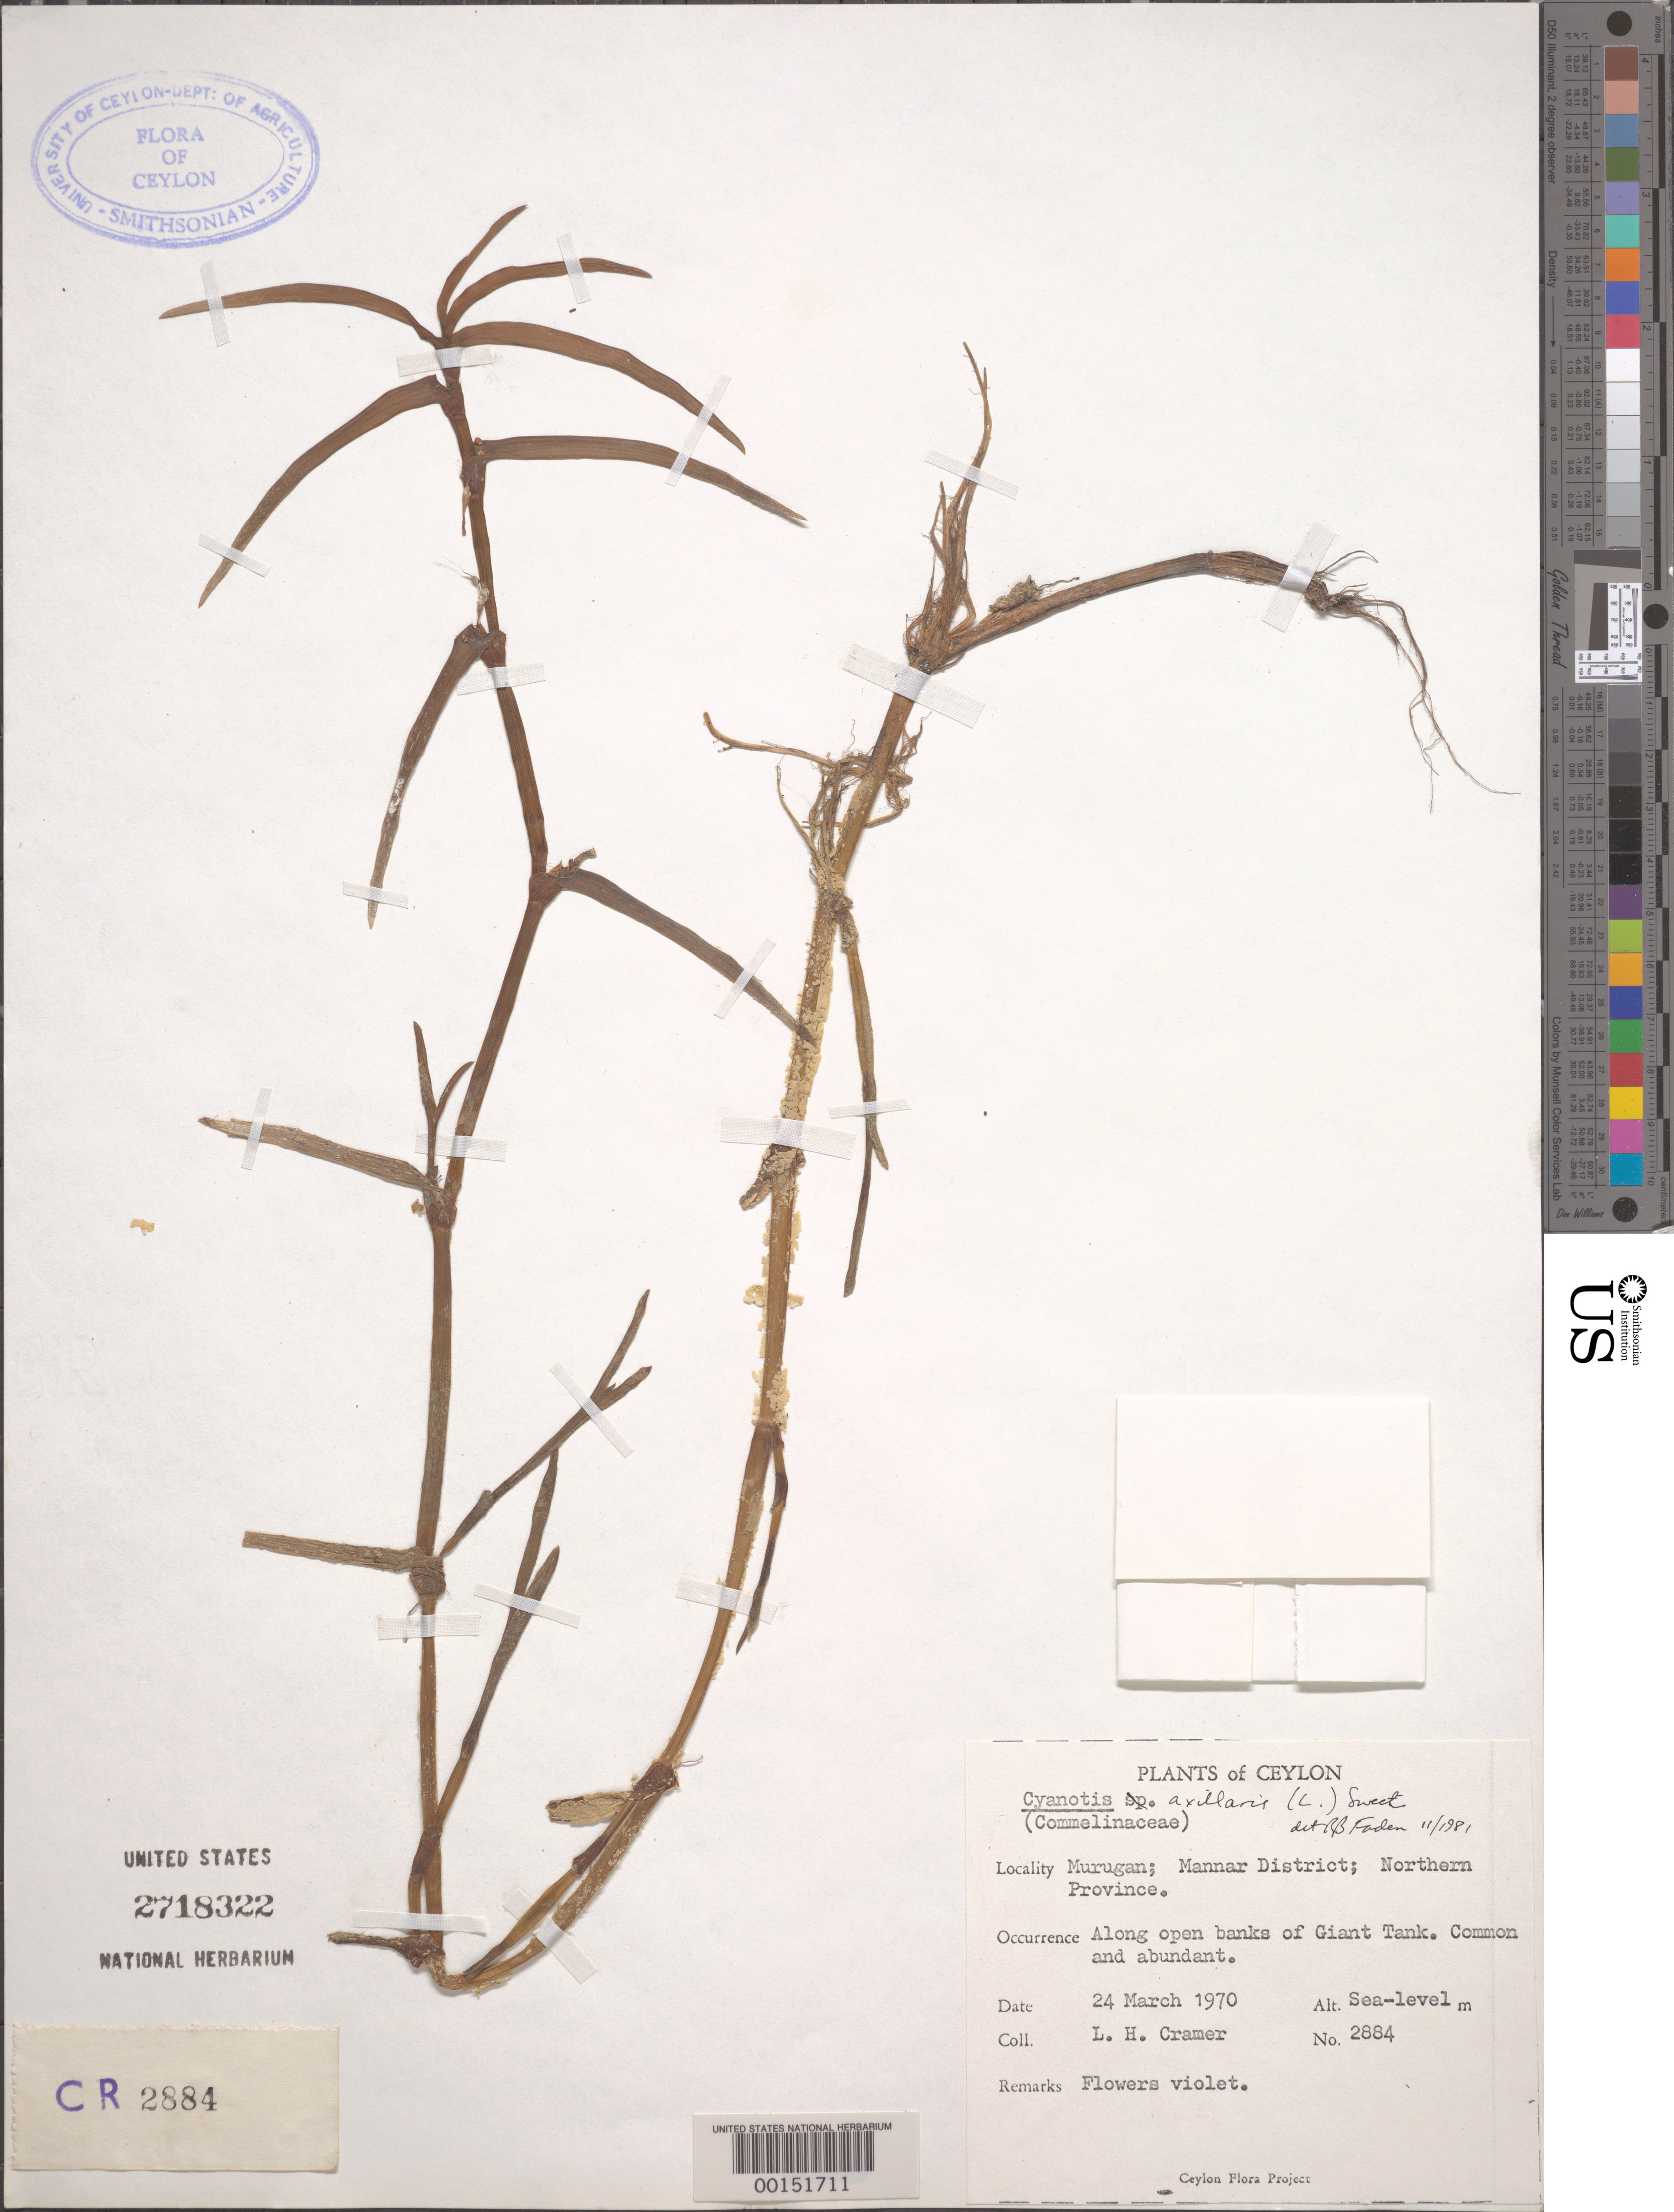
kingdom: Plantae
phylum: Tracheophyta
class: Liliopsida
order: Commelinales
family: Commelinaceae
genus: Cyanotis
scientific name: Cyanotis axillaris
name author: (L.) D. Don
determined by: Faden, Robert B., (US), Smithsonian Institution - National Museum of Natural History (UNITED STATES)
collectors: L. H. Cramer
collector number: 2884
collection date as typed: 24 Mar 1970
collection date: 1970-03-24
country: Sri Lanka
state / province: Northern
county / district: Mannar Dist.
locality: Murugan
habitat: Open banks; dam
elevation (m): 1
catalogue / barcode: US 2718322